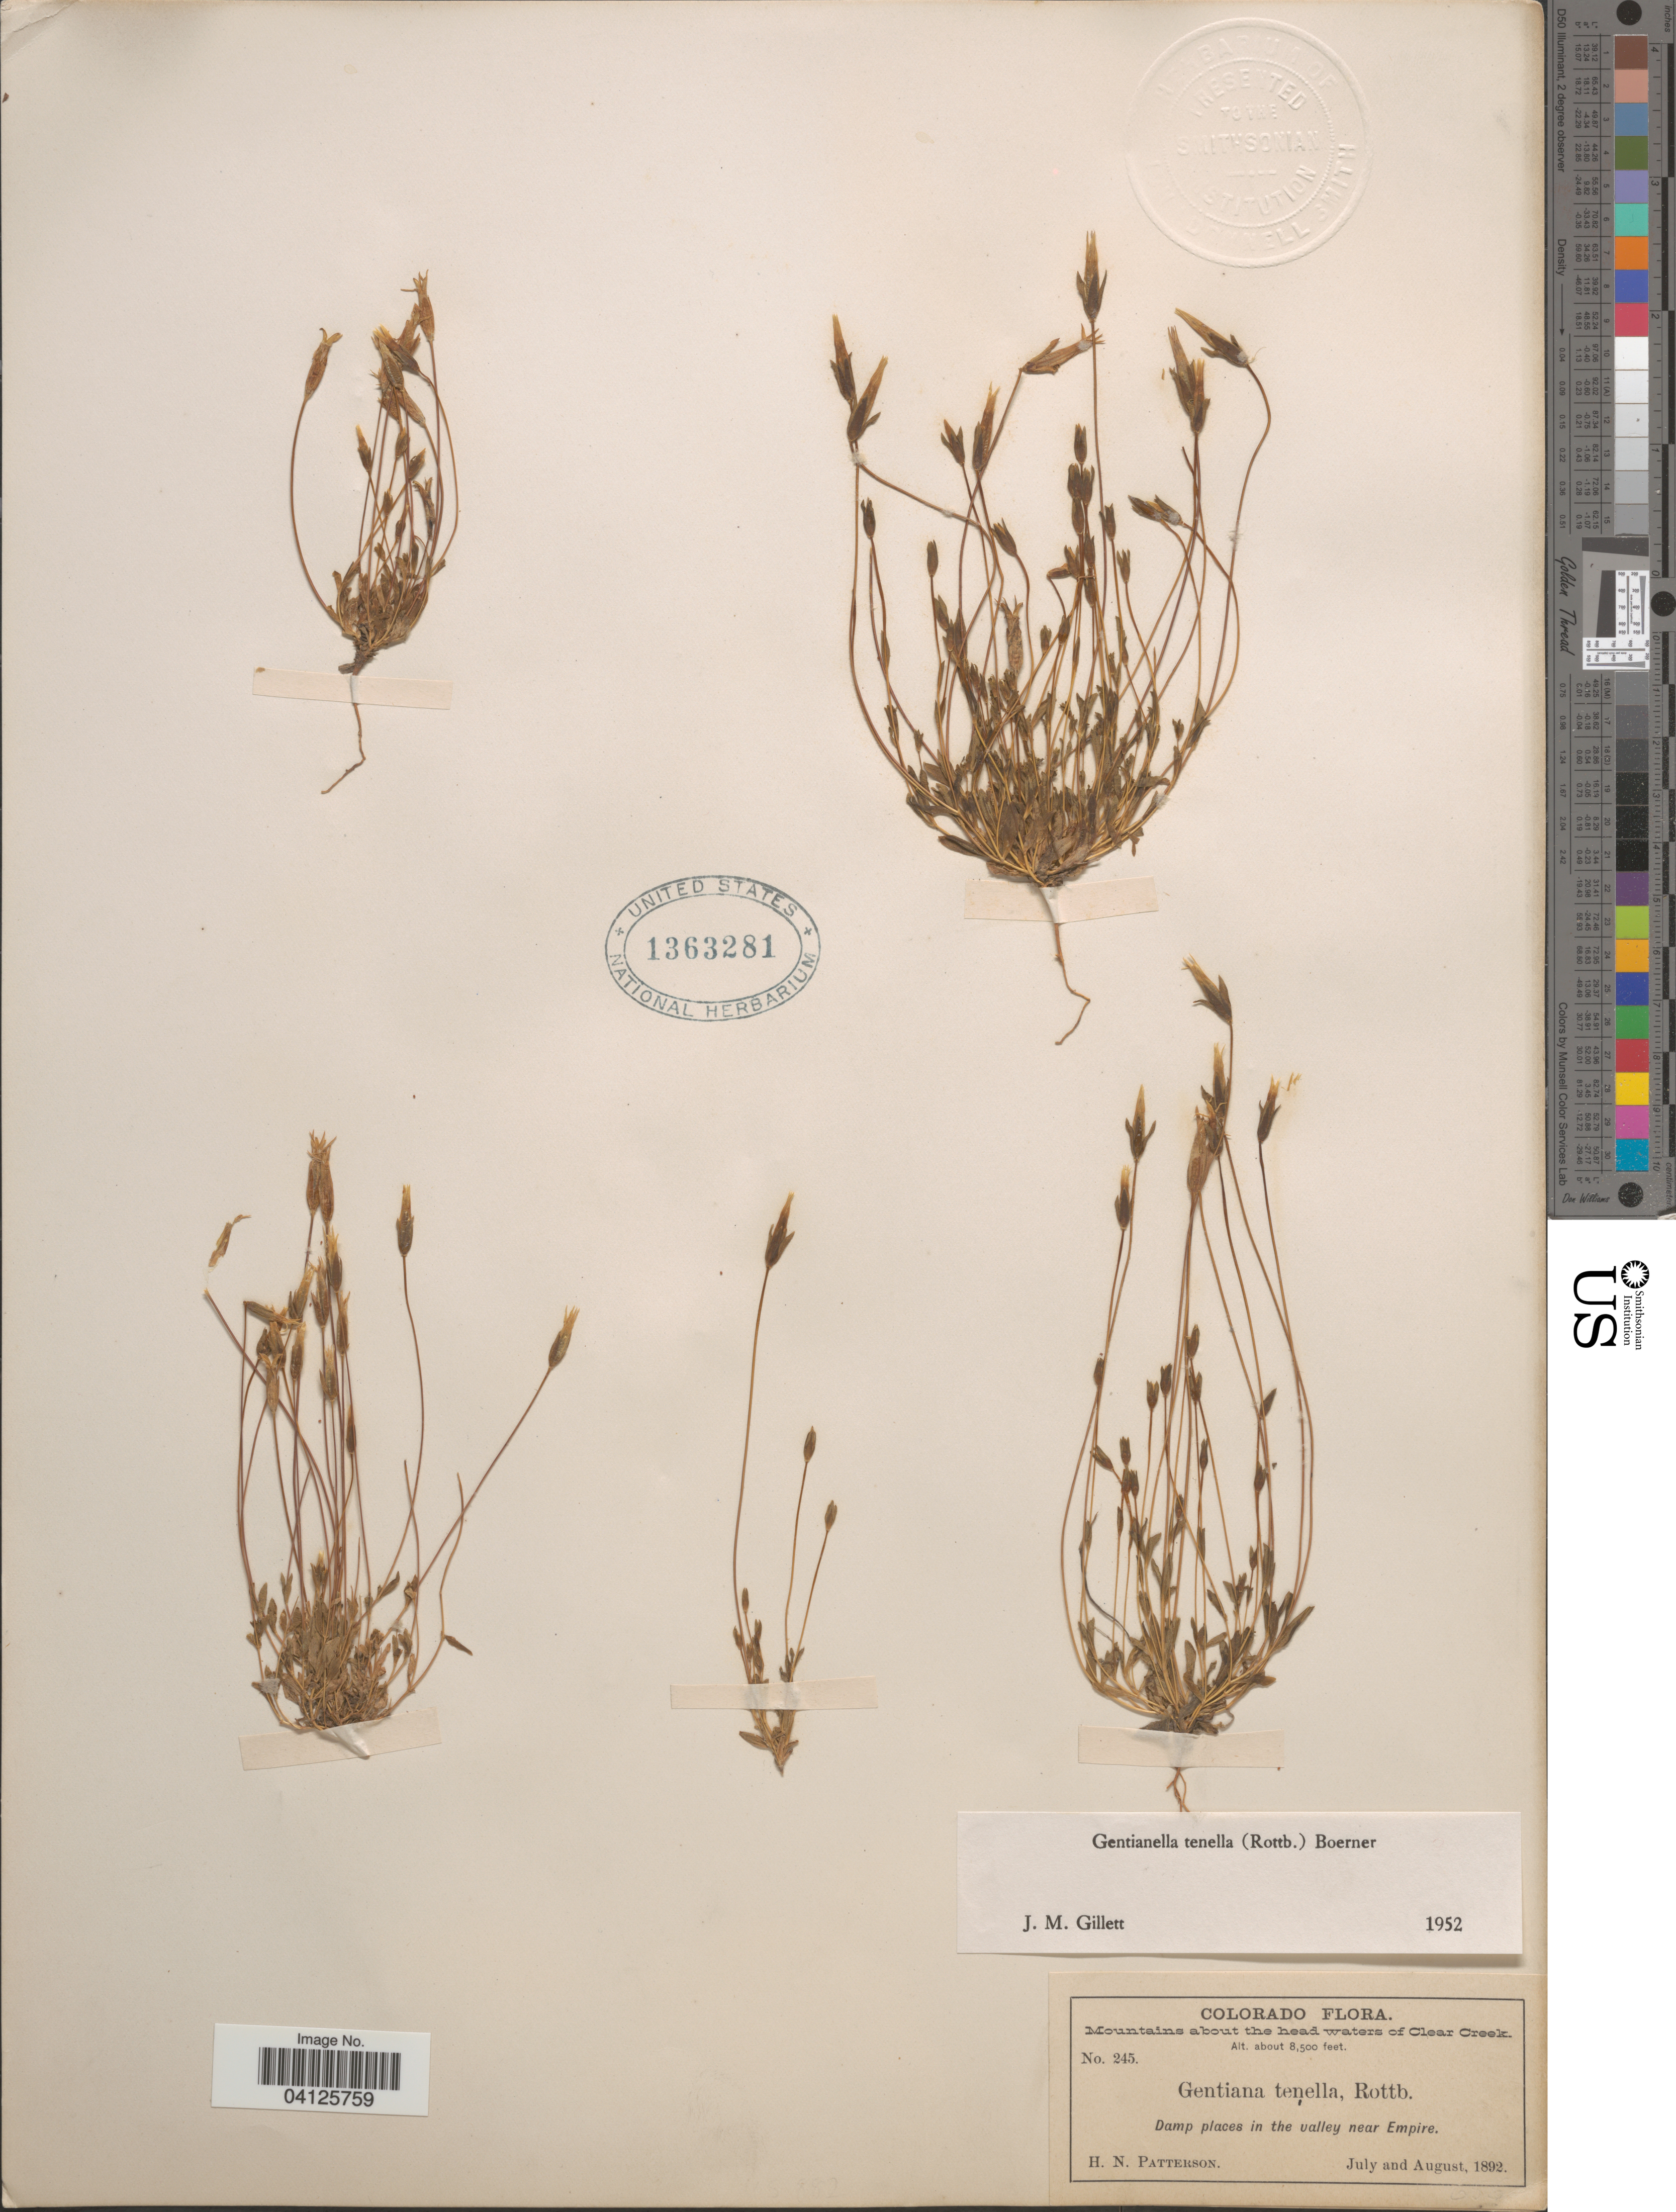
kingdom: Plantae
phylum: Tracheophyta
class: Magnoliopsida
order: Gentianales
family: Gentianaceae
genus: Gentianella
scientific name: Gentianella tenella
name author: (Rottb.) Börner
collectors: H. N. Patterson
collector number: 245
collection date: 1892-07/1892-08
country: United States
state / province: Colorado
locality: Mountains about the head waters of Clear Creek. Damp places in the valley near Empire.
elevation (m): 2591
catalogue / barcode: US 1363281